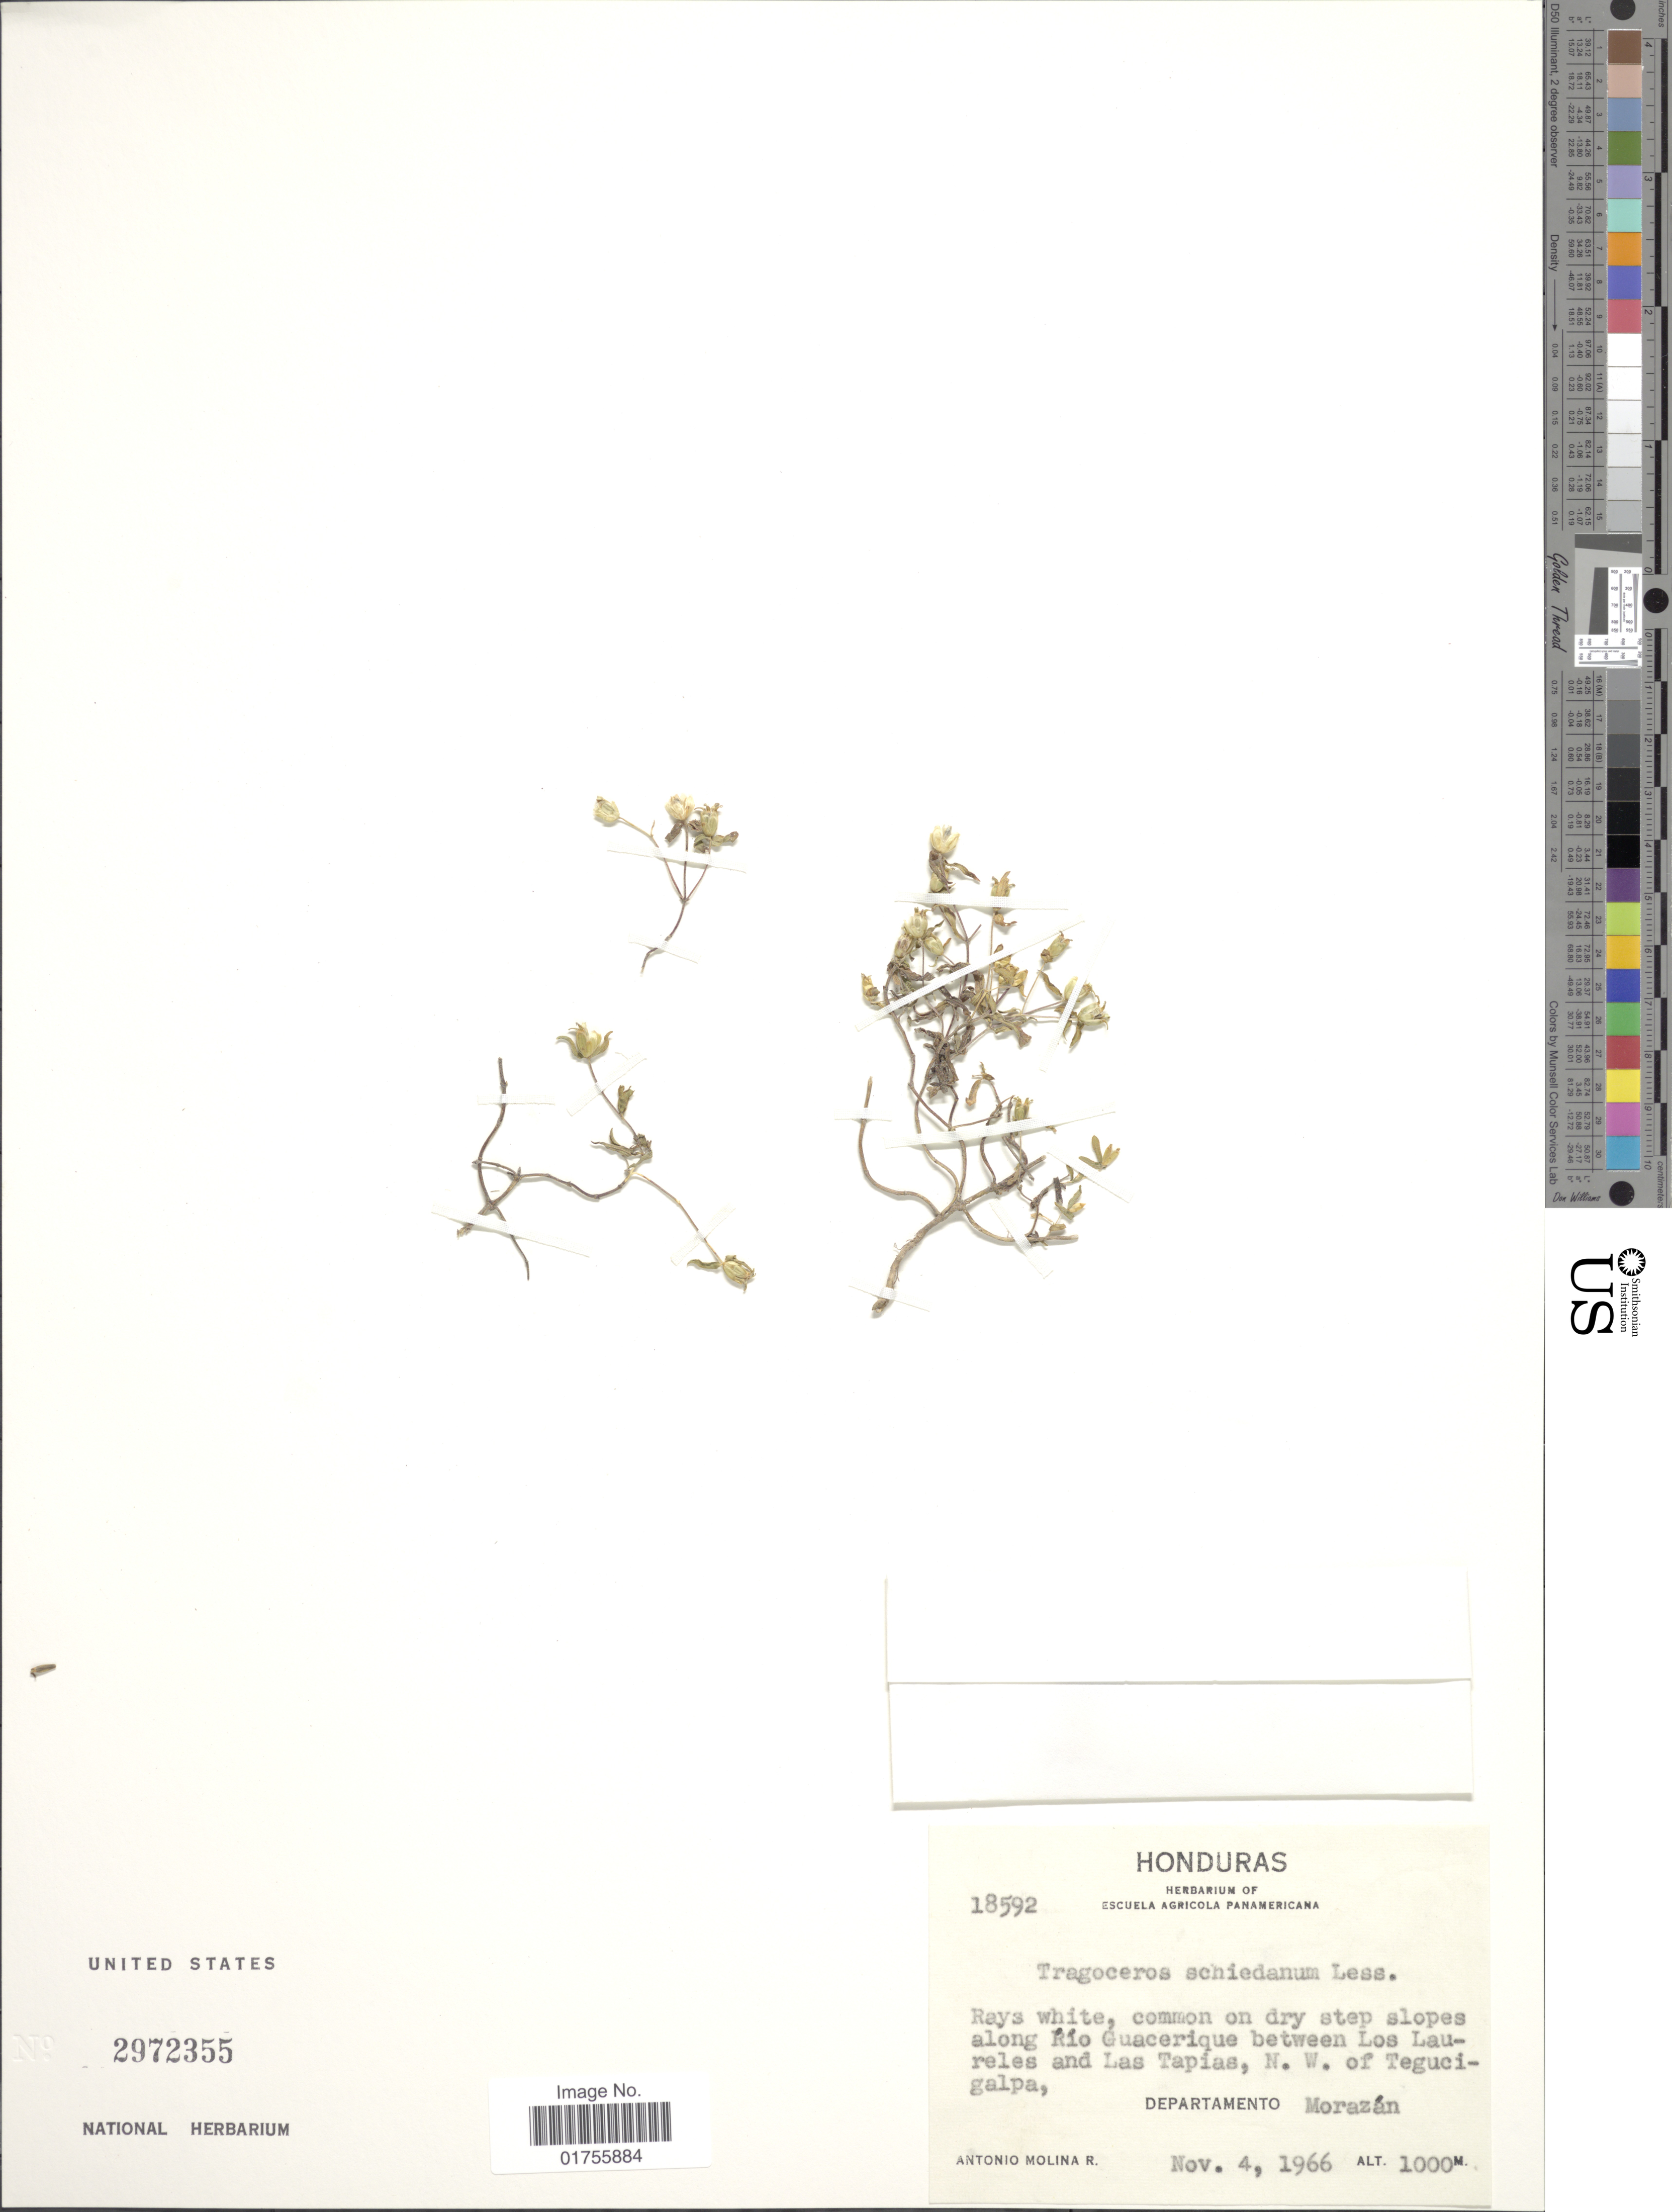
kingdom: Plantae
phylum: Tracheophyta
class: Magnoliopsida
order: Asterales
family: Asteraceae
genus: Tragoceros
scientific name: Tragoceros schiedeanum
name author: Less.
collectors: A. Molina R.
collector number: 18592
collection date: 1966-11-04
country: Honduras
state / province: Fco. Morazán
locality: Common on dry steep slopes along Rio Guacerique between Los Laureles and Las Tapias, N. W. of Tegucigalpa, Departamento Morazan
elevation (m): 1000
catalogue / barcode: US 2972355